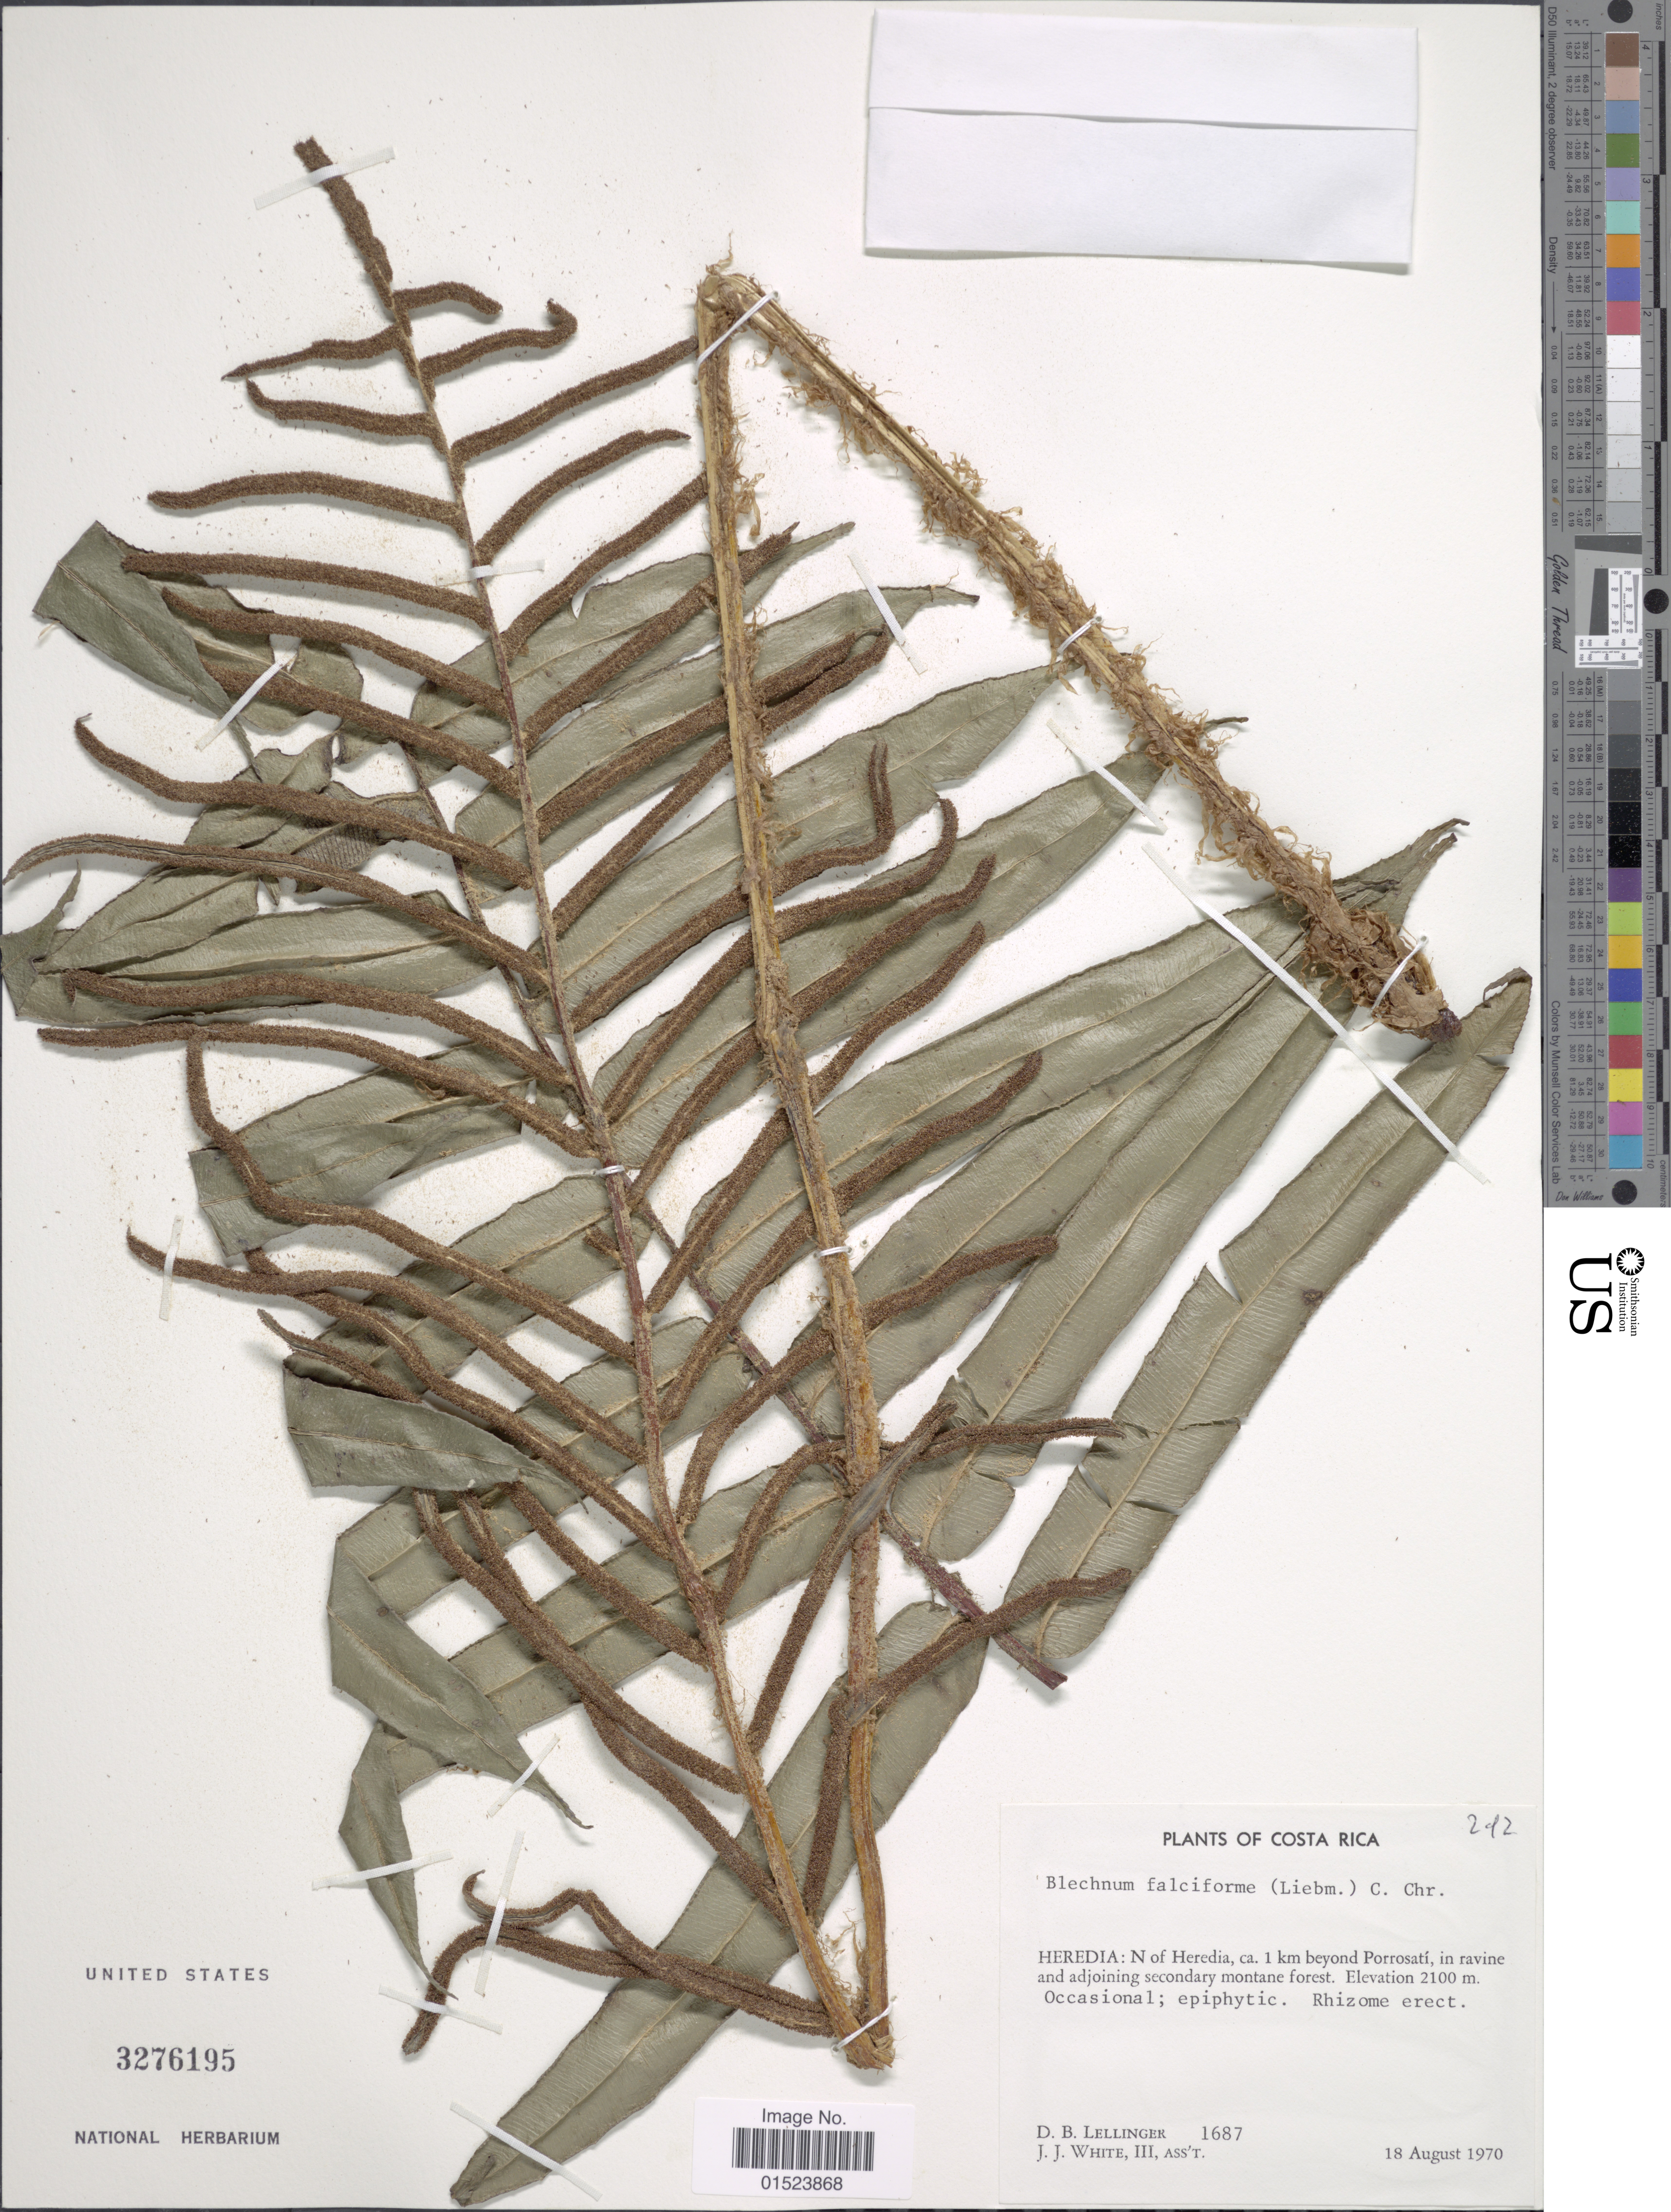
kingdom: Plantae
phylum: Tracheophyta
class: Polypodiopsida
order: Polypodiales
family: Blechnaceae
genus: Blechnum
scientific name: Blechnum falciforme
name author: (Liebm.) C. Chr.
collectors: D. B. Lellinger & J. J. White III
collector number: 1687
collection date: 1970-08-18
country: Costa Rica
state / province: Heredia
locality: N of Heredia, ca. 1 km beyond Porrosatí, in ravine and adjoining secondary montane forest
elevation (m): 2100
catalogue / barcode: US 3276195